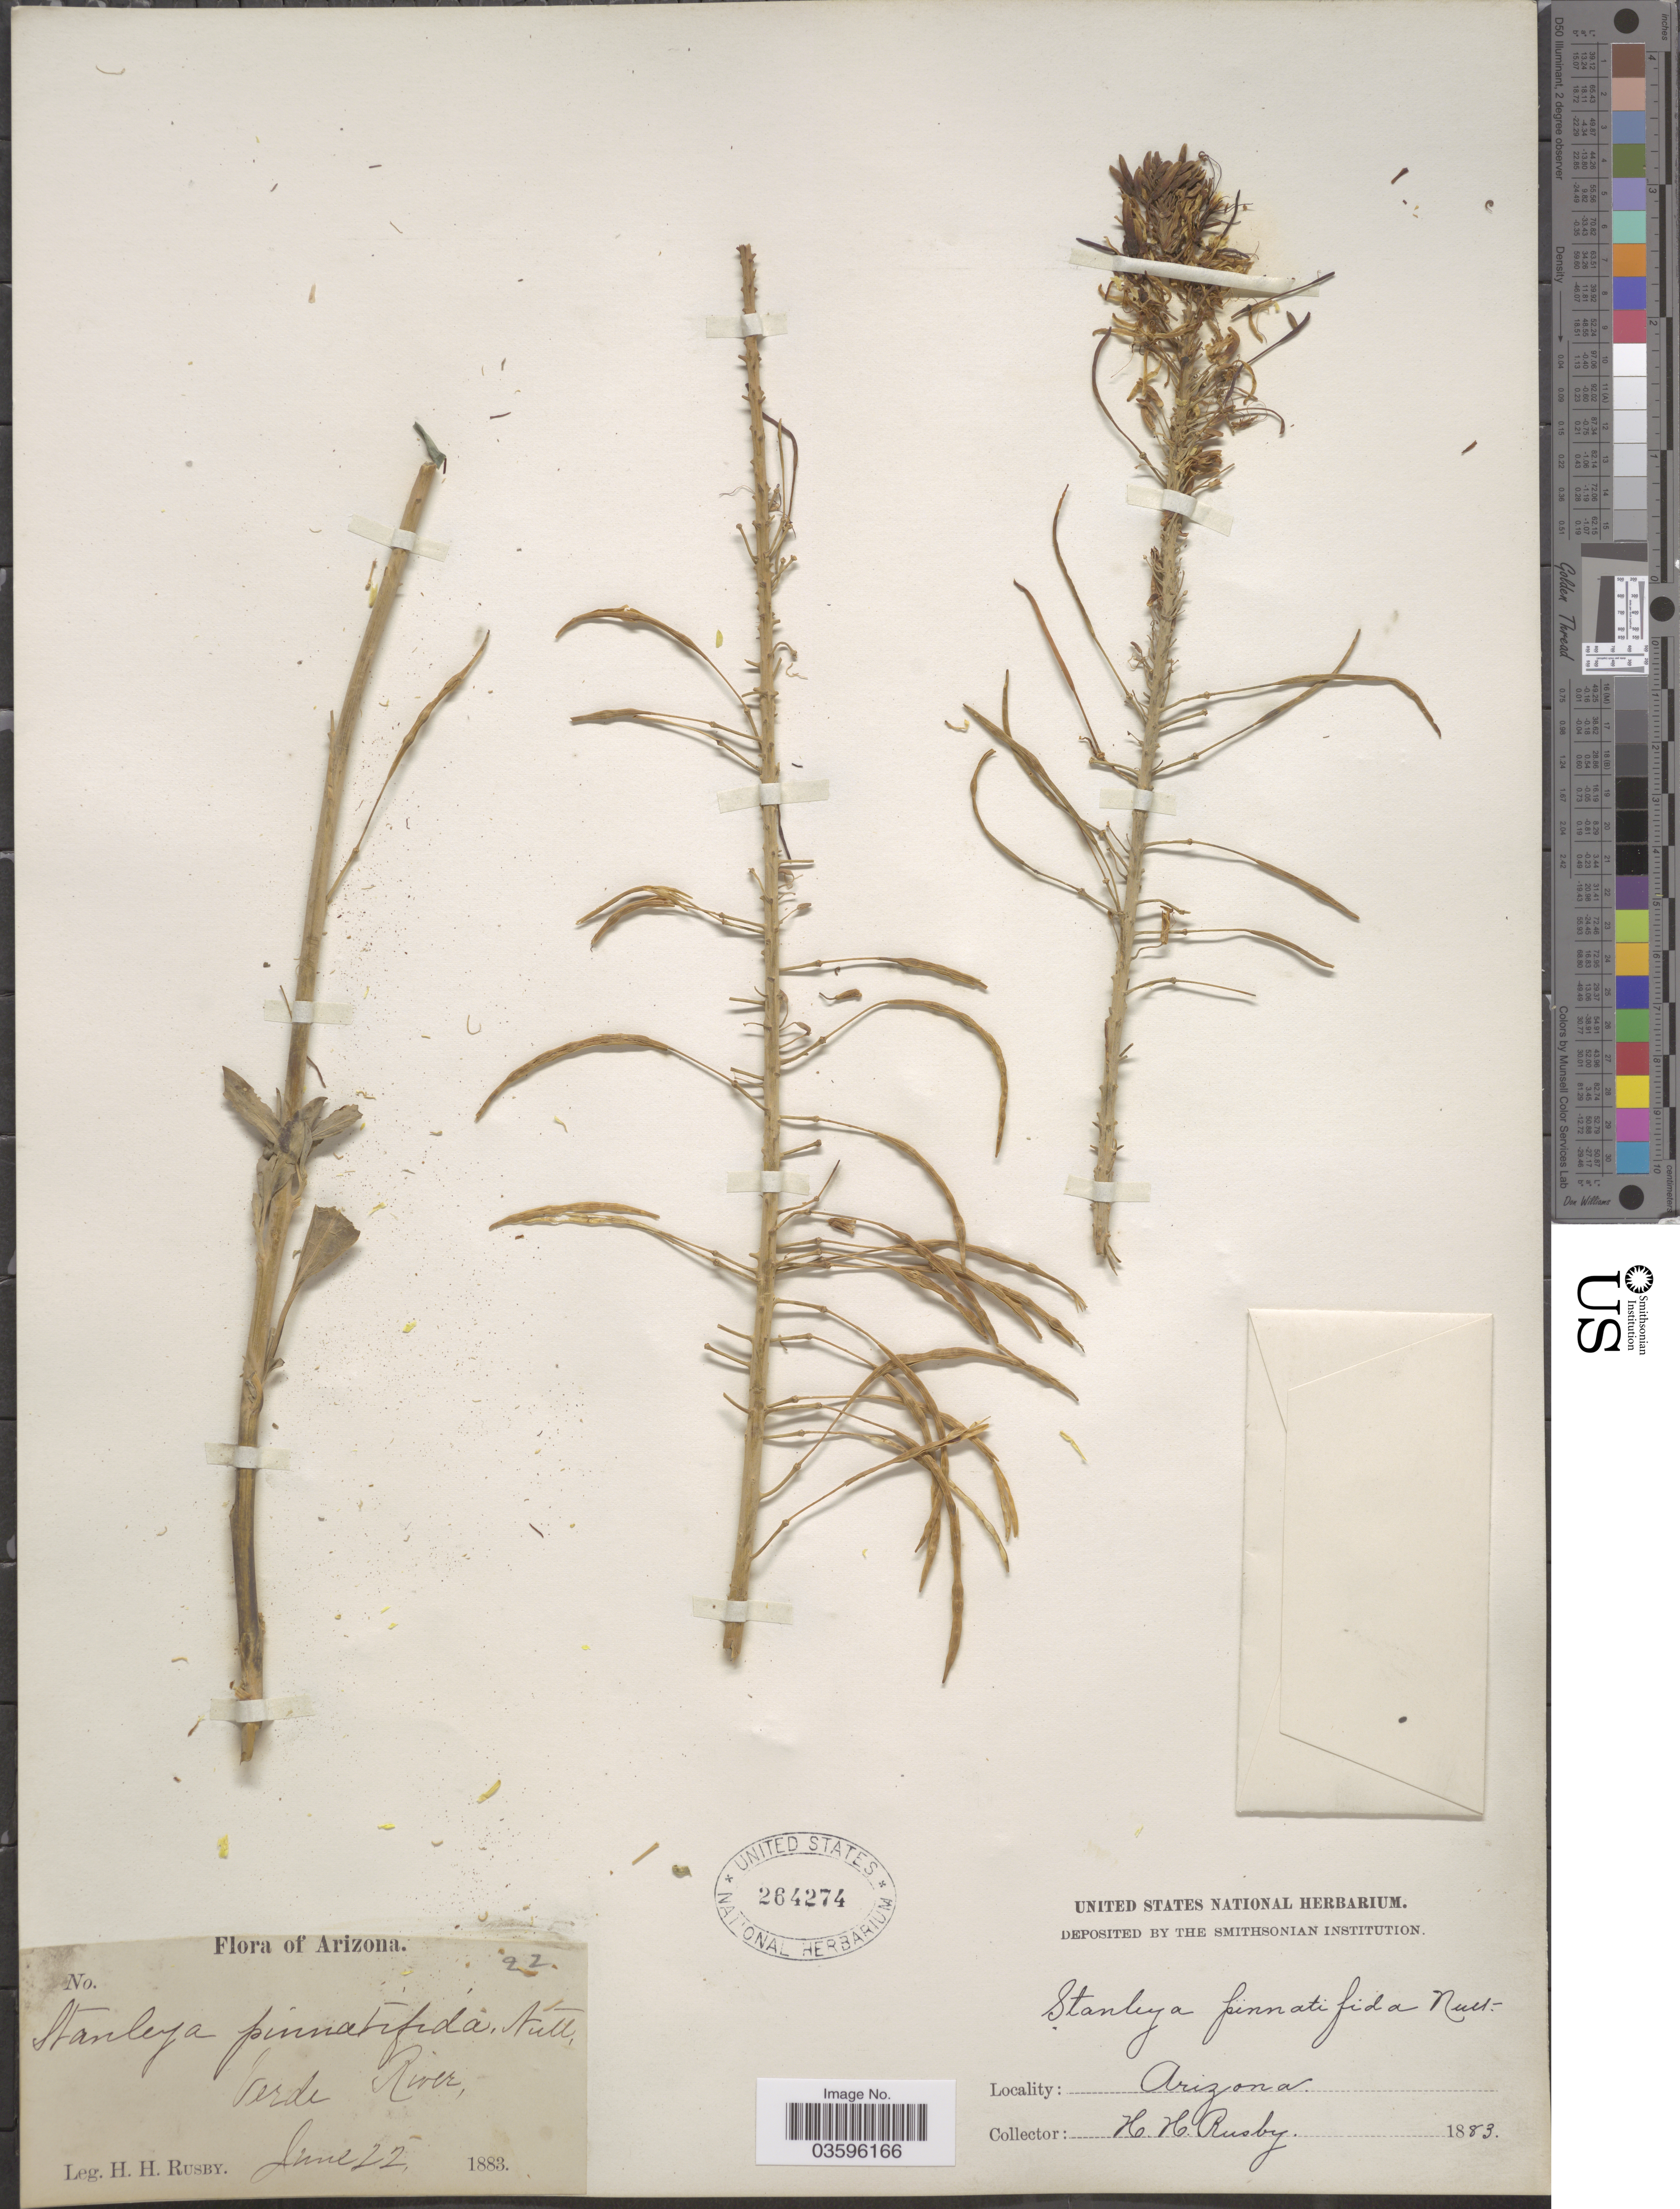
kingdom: Plantae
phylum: Tracheophyta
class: Magnoliopsida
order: Brassicales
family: Brassicaceae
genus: Stanleya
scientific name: Stanleya pinnata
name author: (Pursh) Britton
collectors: H. H. Rusby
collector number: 22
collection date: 1883-06-22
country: United States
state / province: Arizona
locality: Verde River.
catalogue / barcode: US 264274